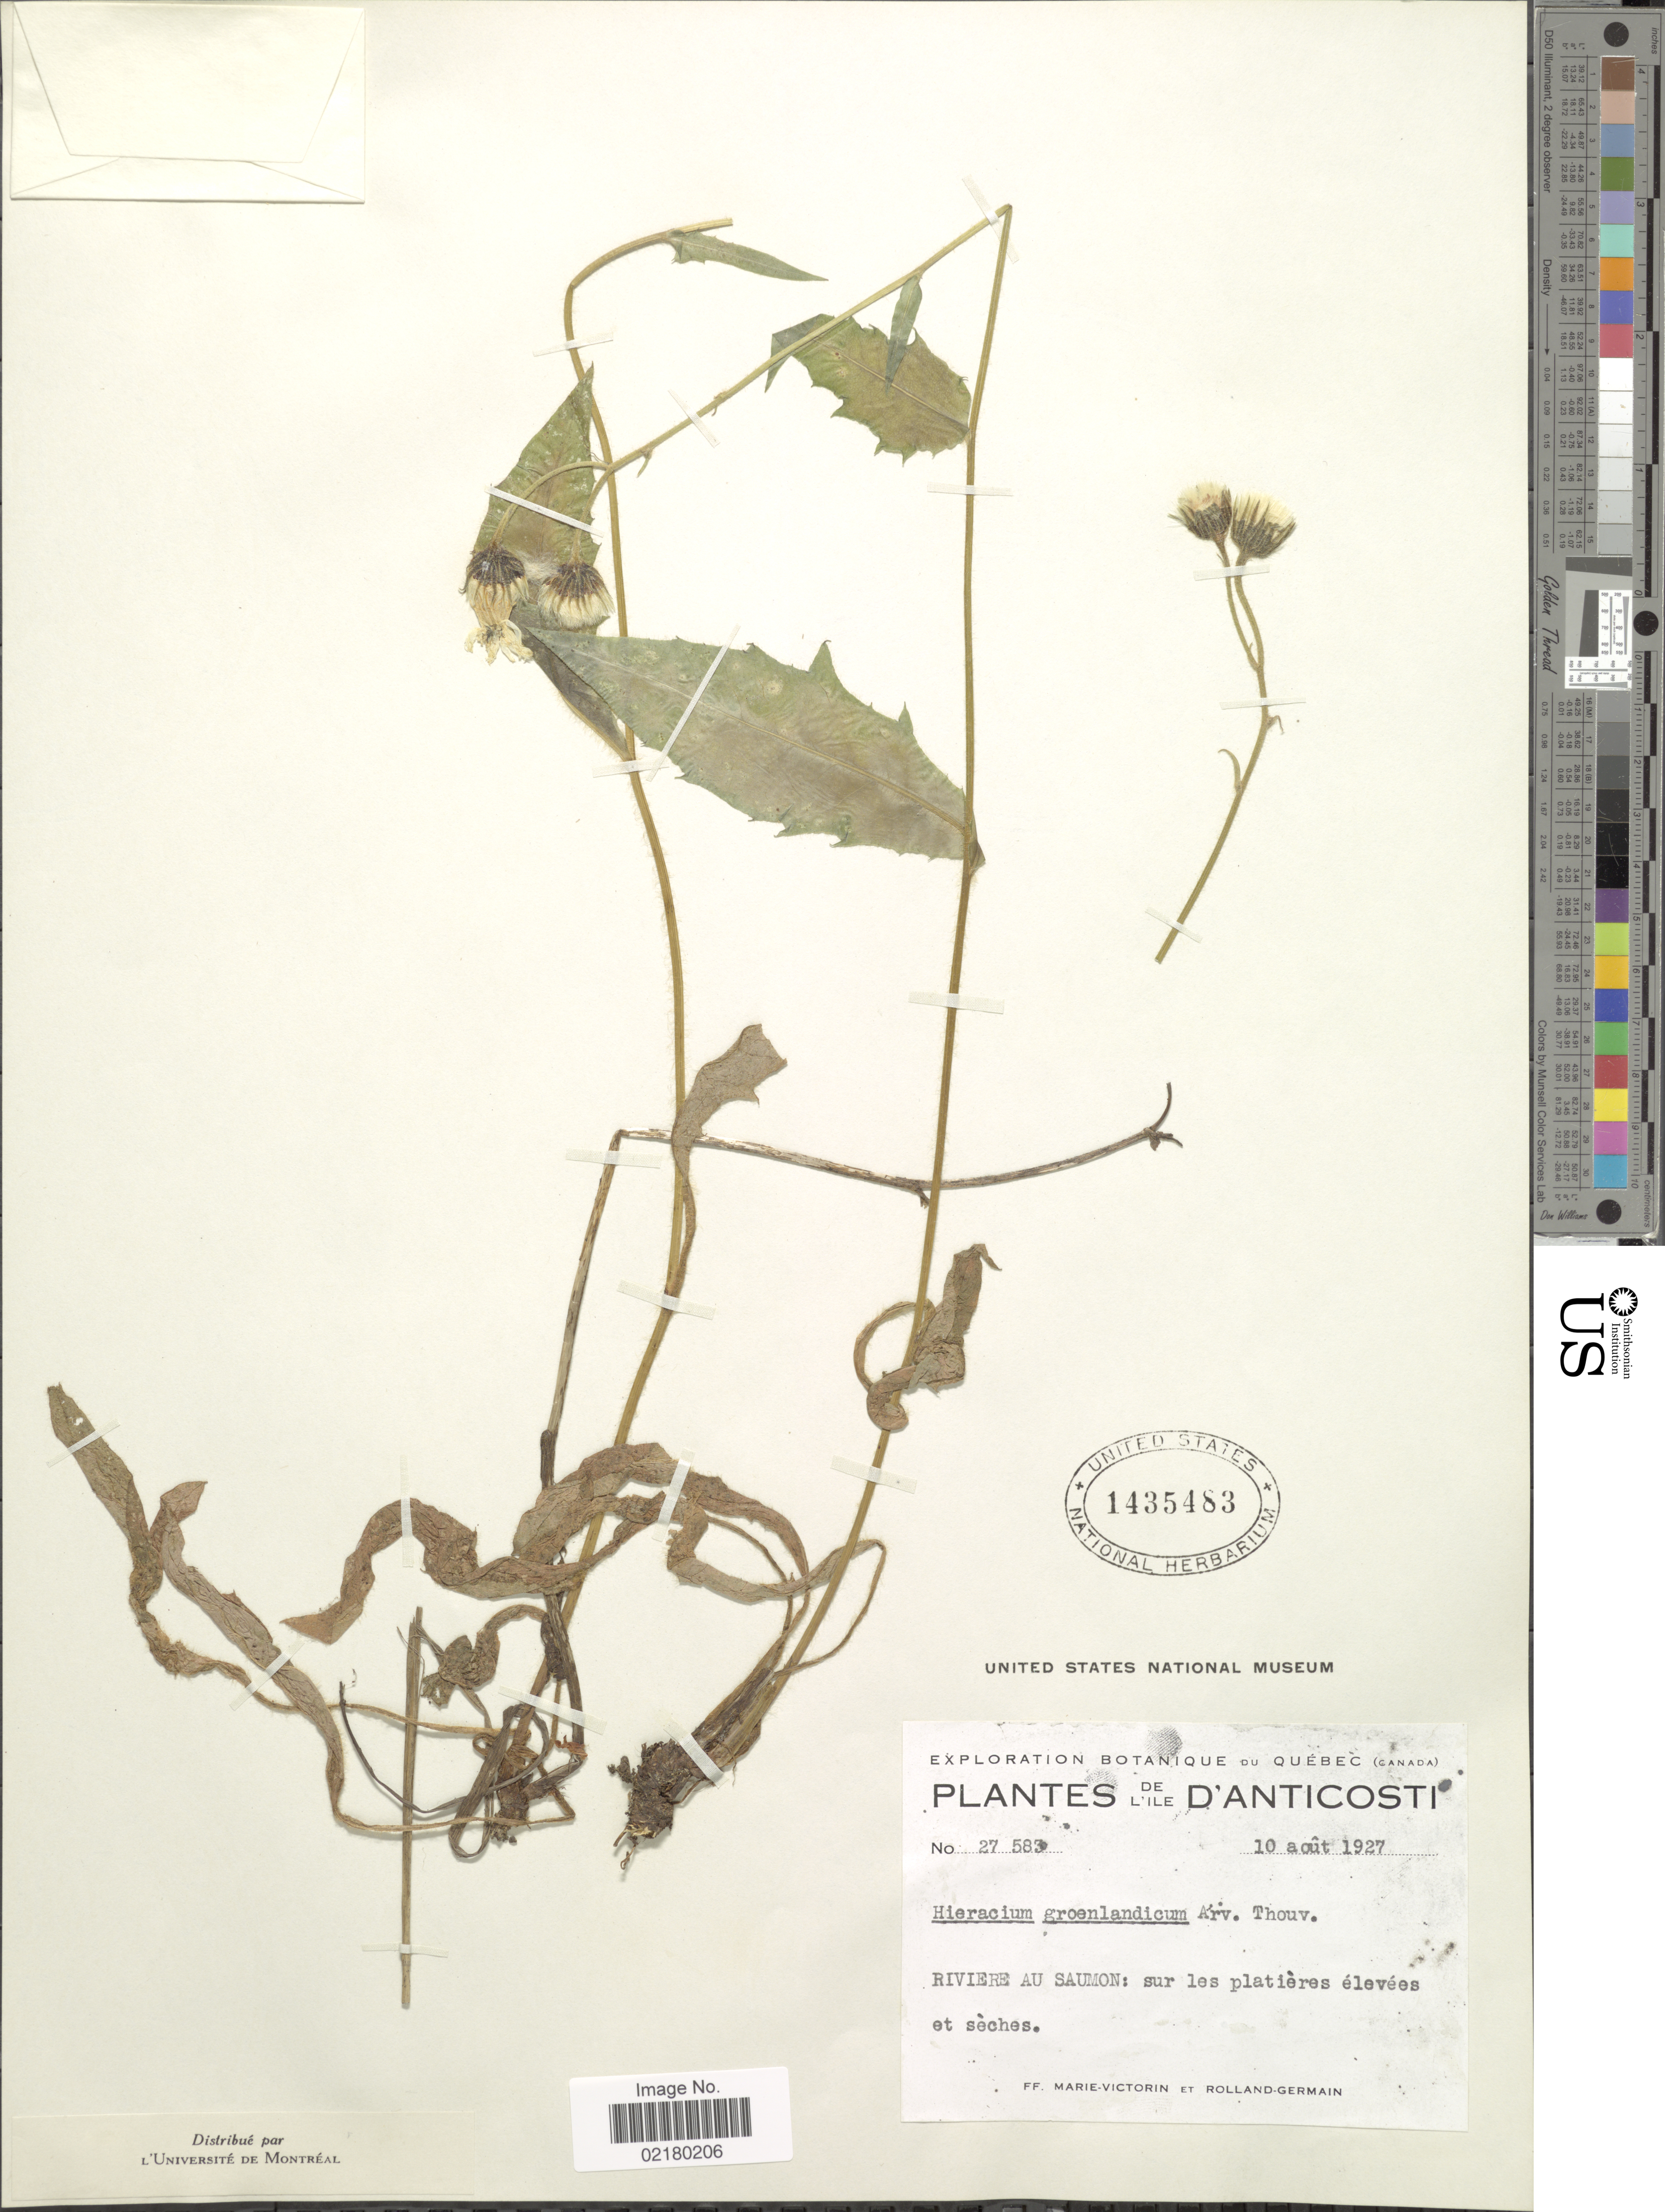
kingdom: Plantae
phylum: Tracheophyta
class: Magnoliopsida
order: Asterales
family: Asteraceae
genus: Hieracium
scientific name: Hieracium lachenalii subsp. cruenifolium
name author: (Dahlst. & Lübeck) Zahn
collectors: F. Marie-Victorin & Rolland-Germain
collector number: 27583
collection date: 1927-08-10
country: Canada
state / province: Quebec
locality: De L'Ile D'anticosti, Riviere Au Saumon: sur les platières élevées et sèches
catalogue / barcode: US 1435483